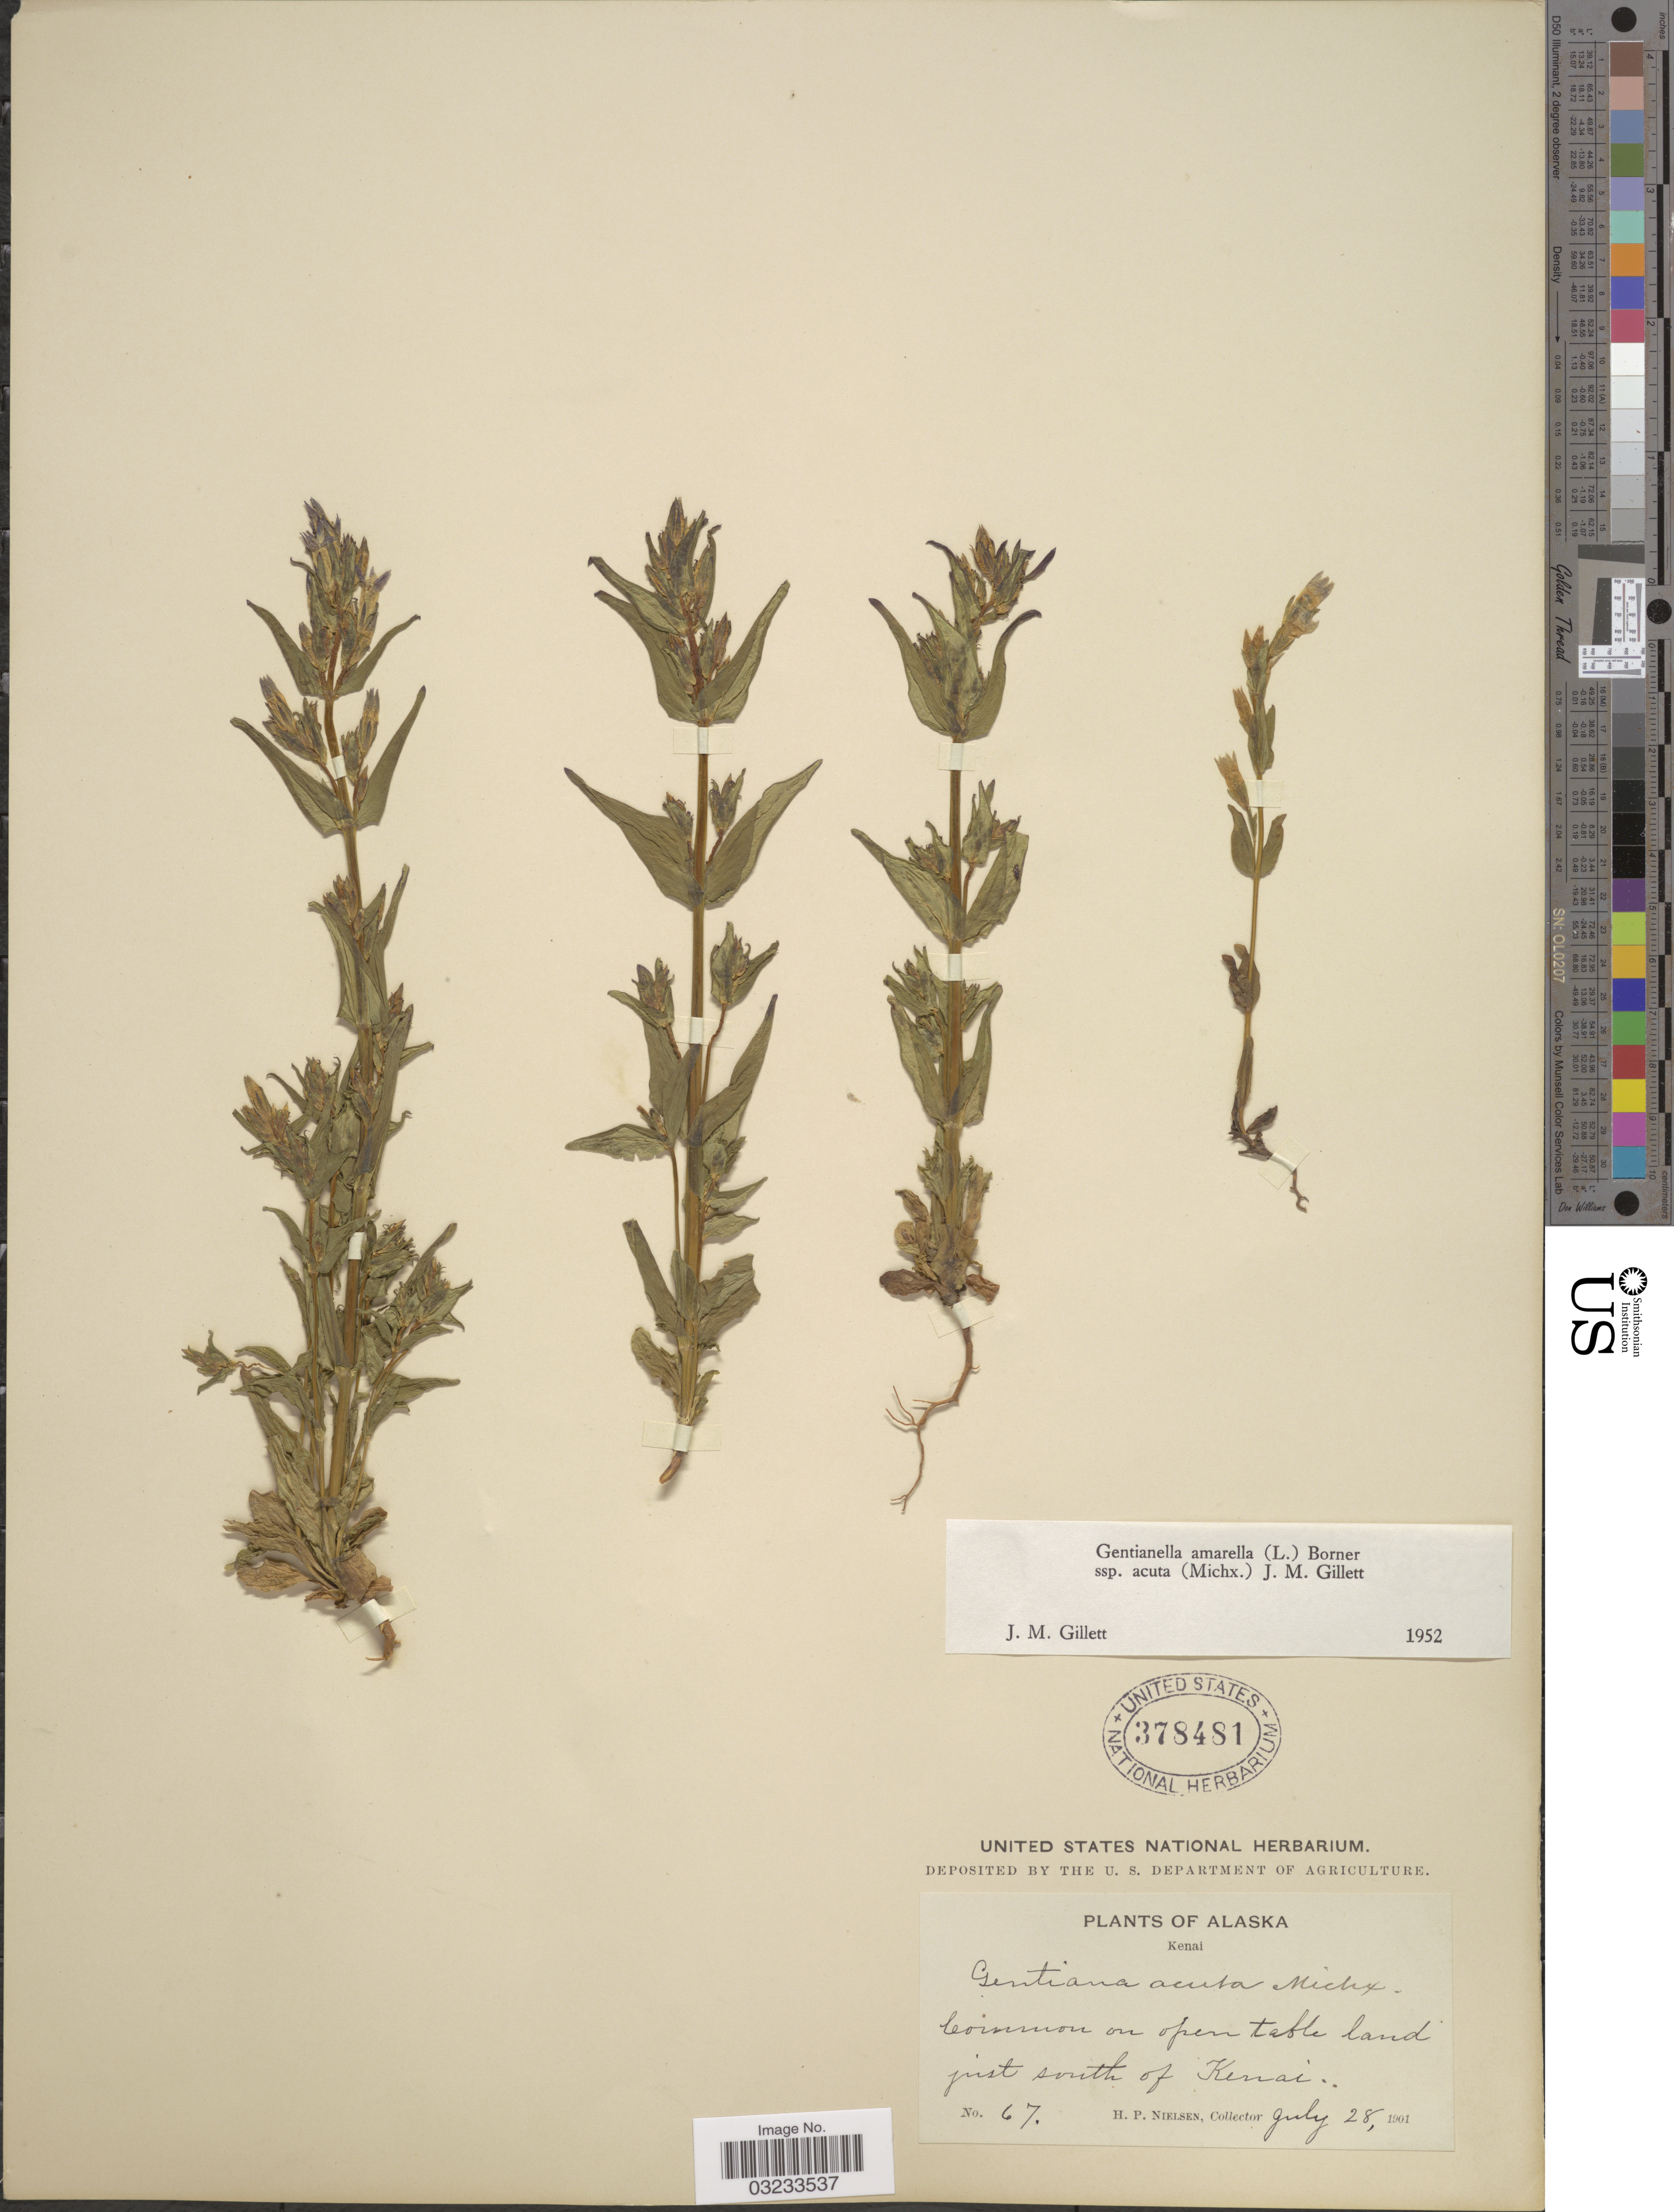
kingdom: Plantae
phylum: Tracheophyta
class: Magnoliopsida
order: Gentianales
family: Gentianaceae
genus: Gentiana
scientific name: Gentiana acuta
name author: Michx.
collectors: H. P. Nielsen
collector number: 67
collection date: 1901-07-28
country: United States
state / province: Alaska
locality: Kenai. On open table land just south of Kenai.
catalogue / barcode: US 378481